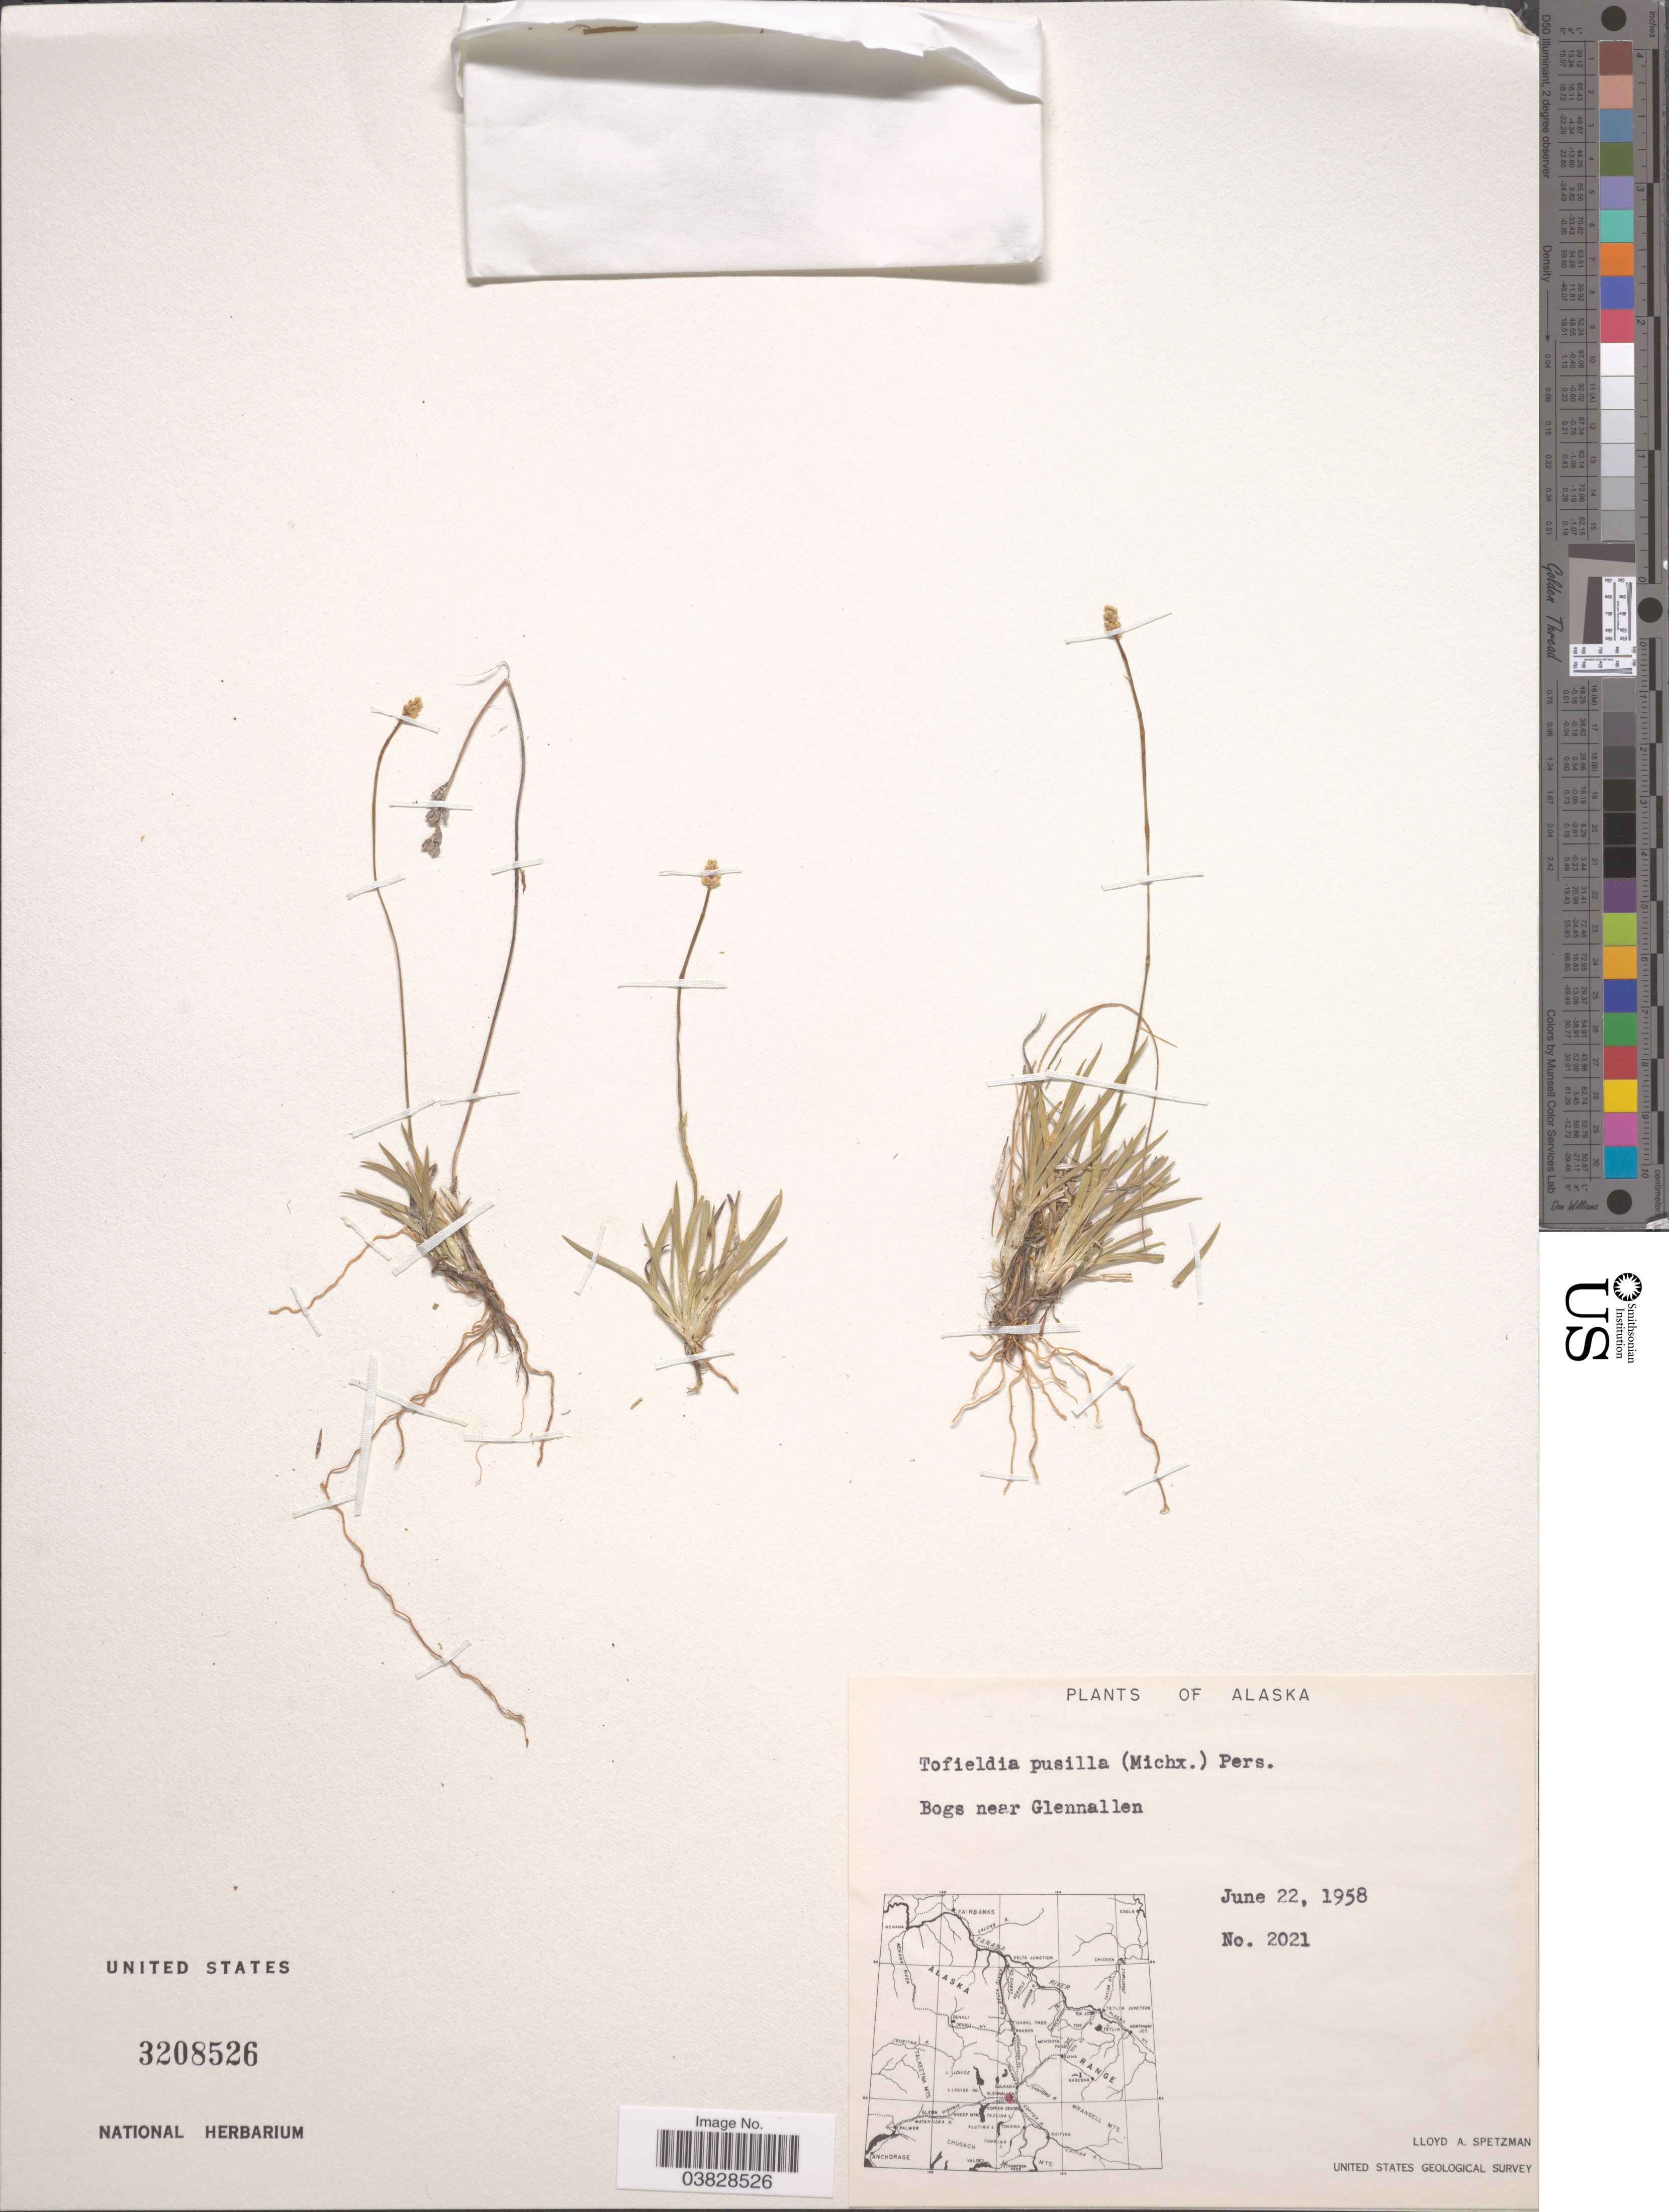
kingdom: Plantae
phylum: Tracheophyta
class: Liliopsida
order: Alismatales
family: Tofieldiaceae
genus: Tofieldia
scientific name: Tofieldia pusilla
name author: (Michx.) Pers.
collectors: L. Spetzman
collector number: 2021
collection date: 1958-06-22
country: United States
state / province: Alaska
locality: Bogs near Glennallen.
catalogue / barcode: US 3208526